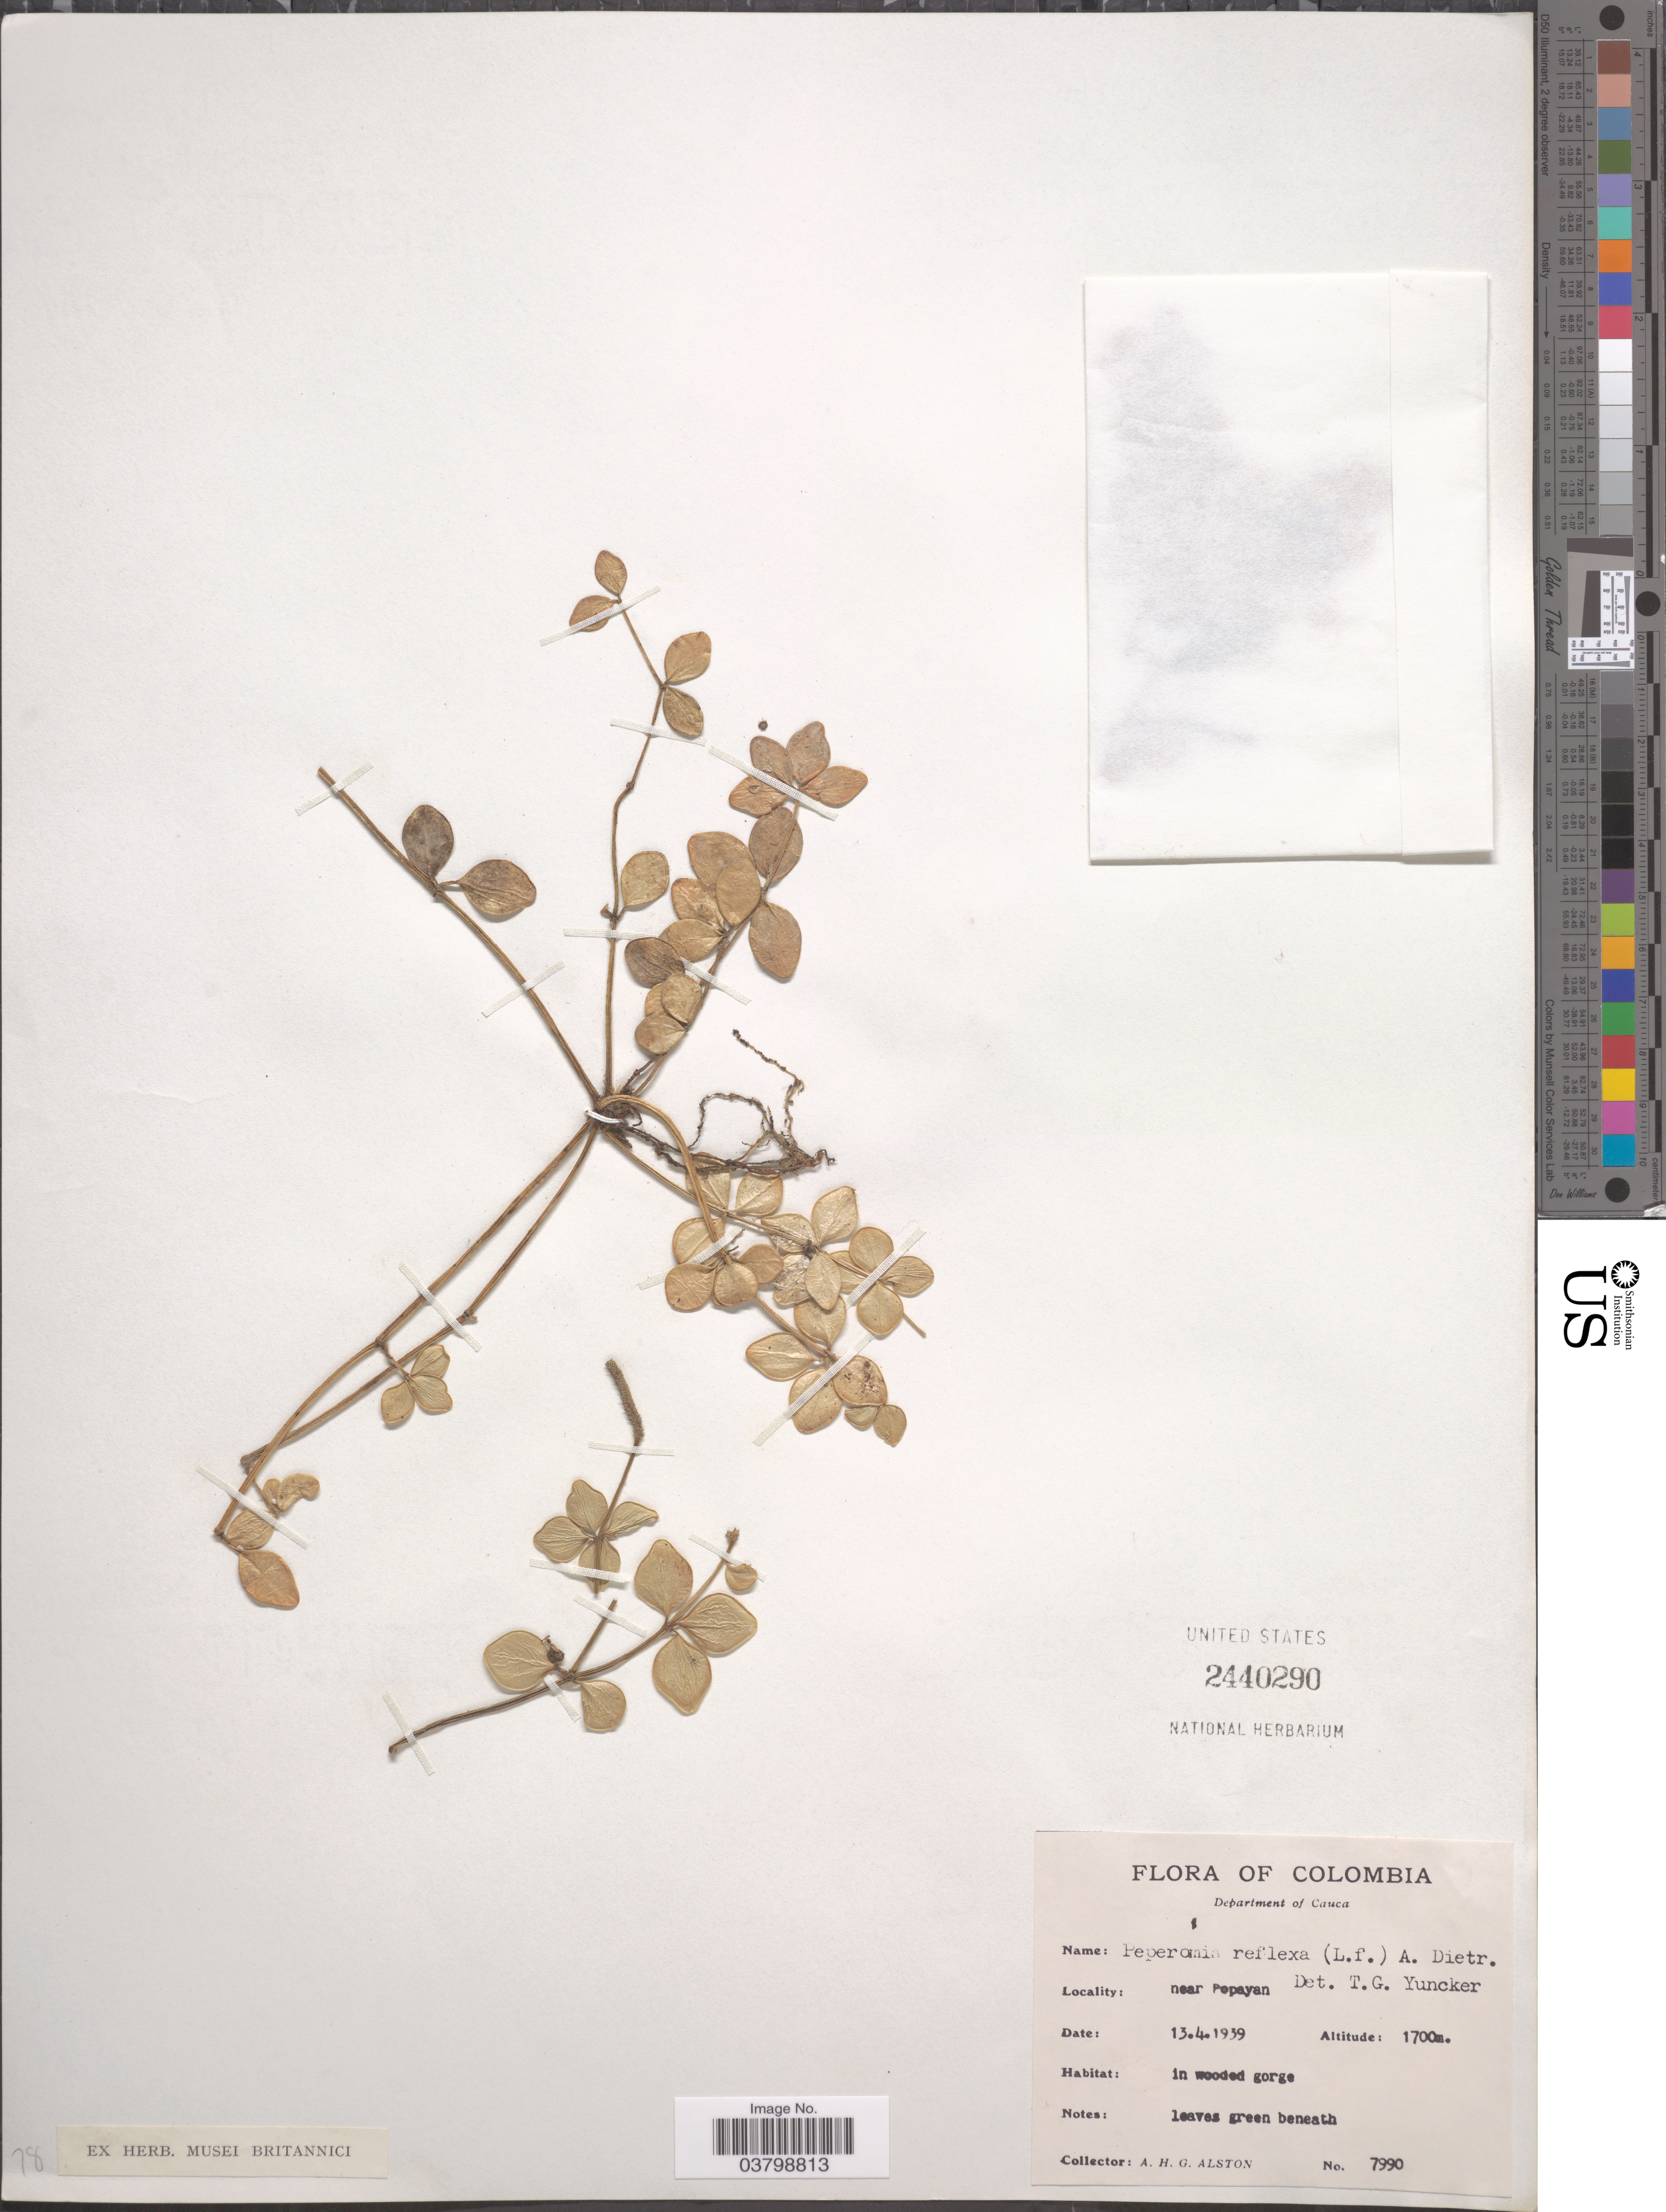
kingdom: Plantae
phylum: Tracheophyta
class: Magnoliopsida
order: Piperales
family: Piperaceae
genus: Peperomia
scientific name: Peperomia tetraphylla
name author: (G. Forst.) Hook. & Arn.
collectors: A. H. Alston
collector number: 7990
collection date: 1939-04-13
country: Colombia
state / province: Cauca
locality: Department of Cauca. Near Popayan.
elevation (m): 1700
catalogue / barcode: US 2440290